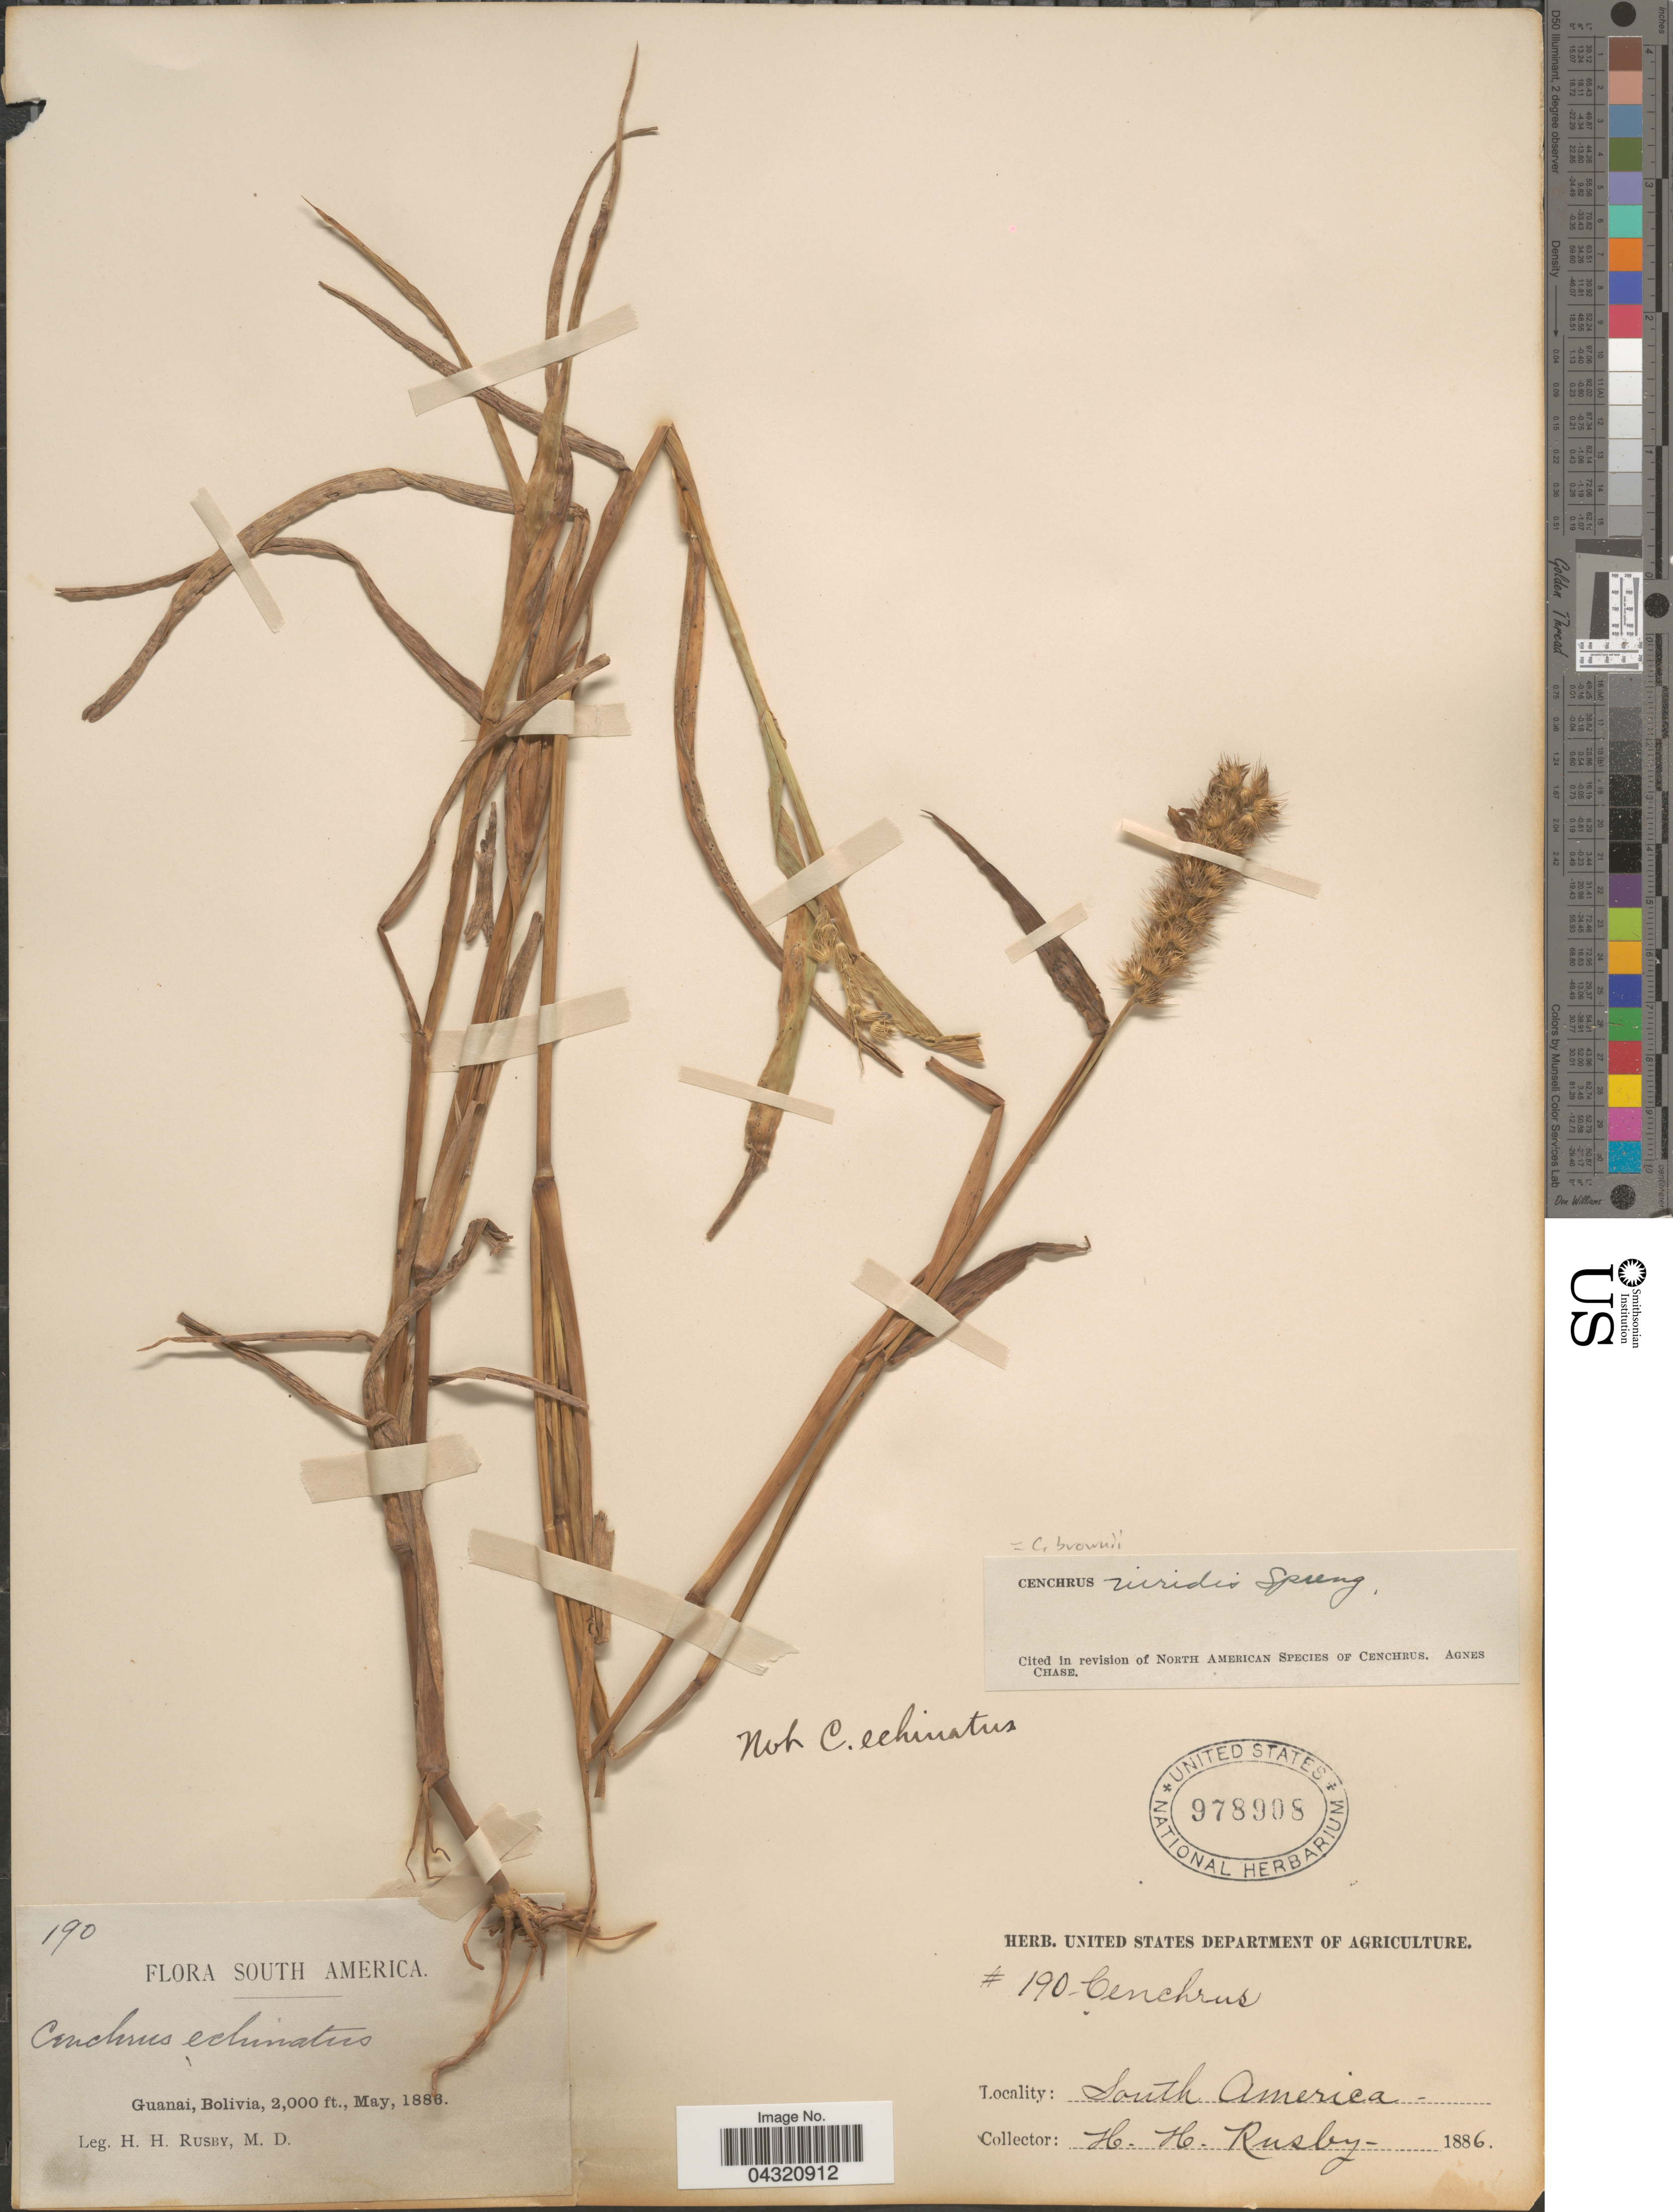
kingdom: Plantae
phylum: Tracheophyta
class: Liliopsida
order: Poales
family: Poaceae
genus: Cenchrus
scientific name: Cenchrus brownii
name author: Roem. & Schult.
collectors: H. H. Rusby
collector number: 190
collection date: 1886-05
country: Bolivia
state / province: La Páz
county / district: Larecaja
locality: Guanay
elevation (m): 610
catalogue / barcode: US 978908